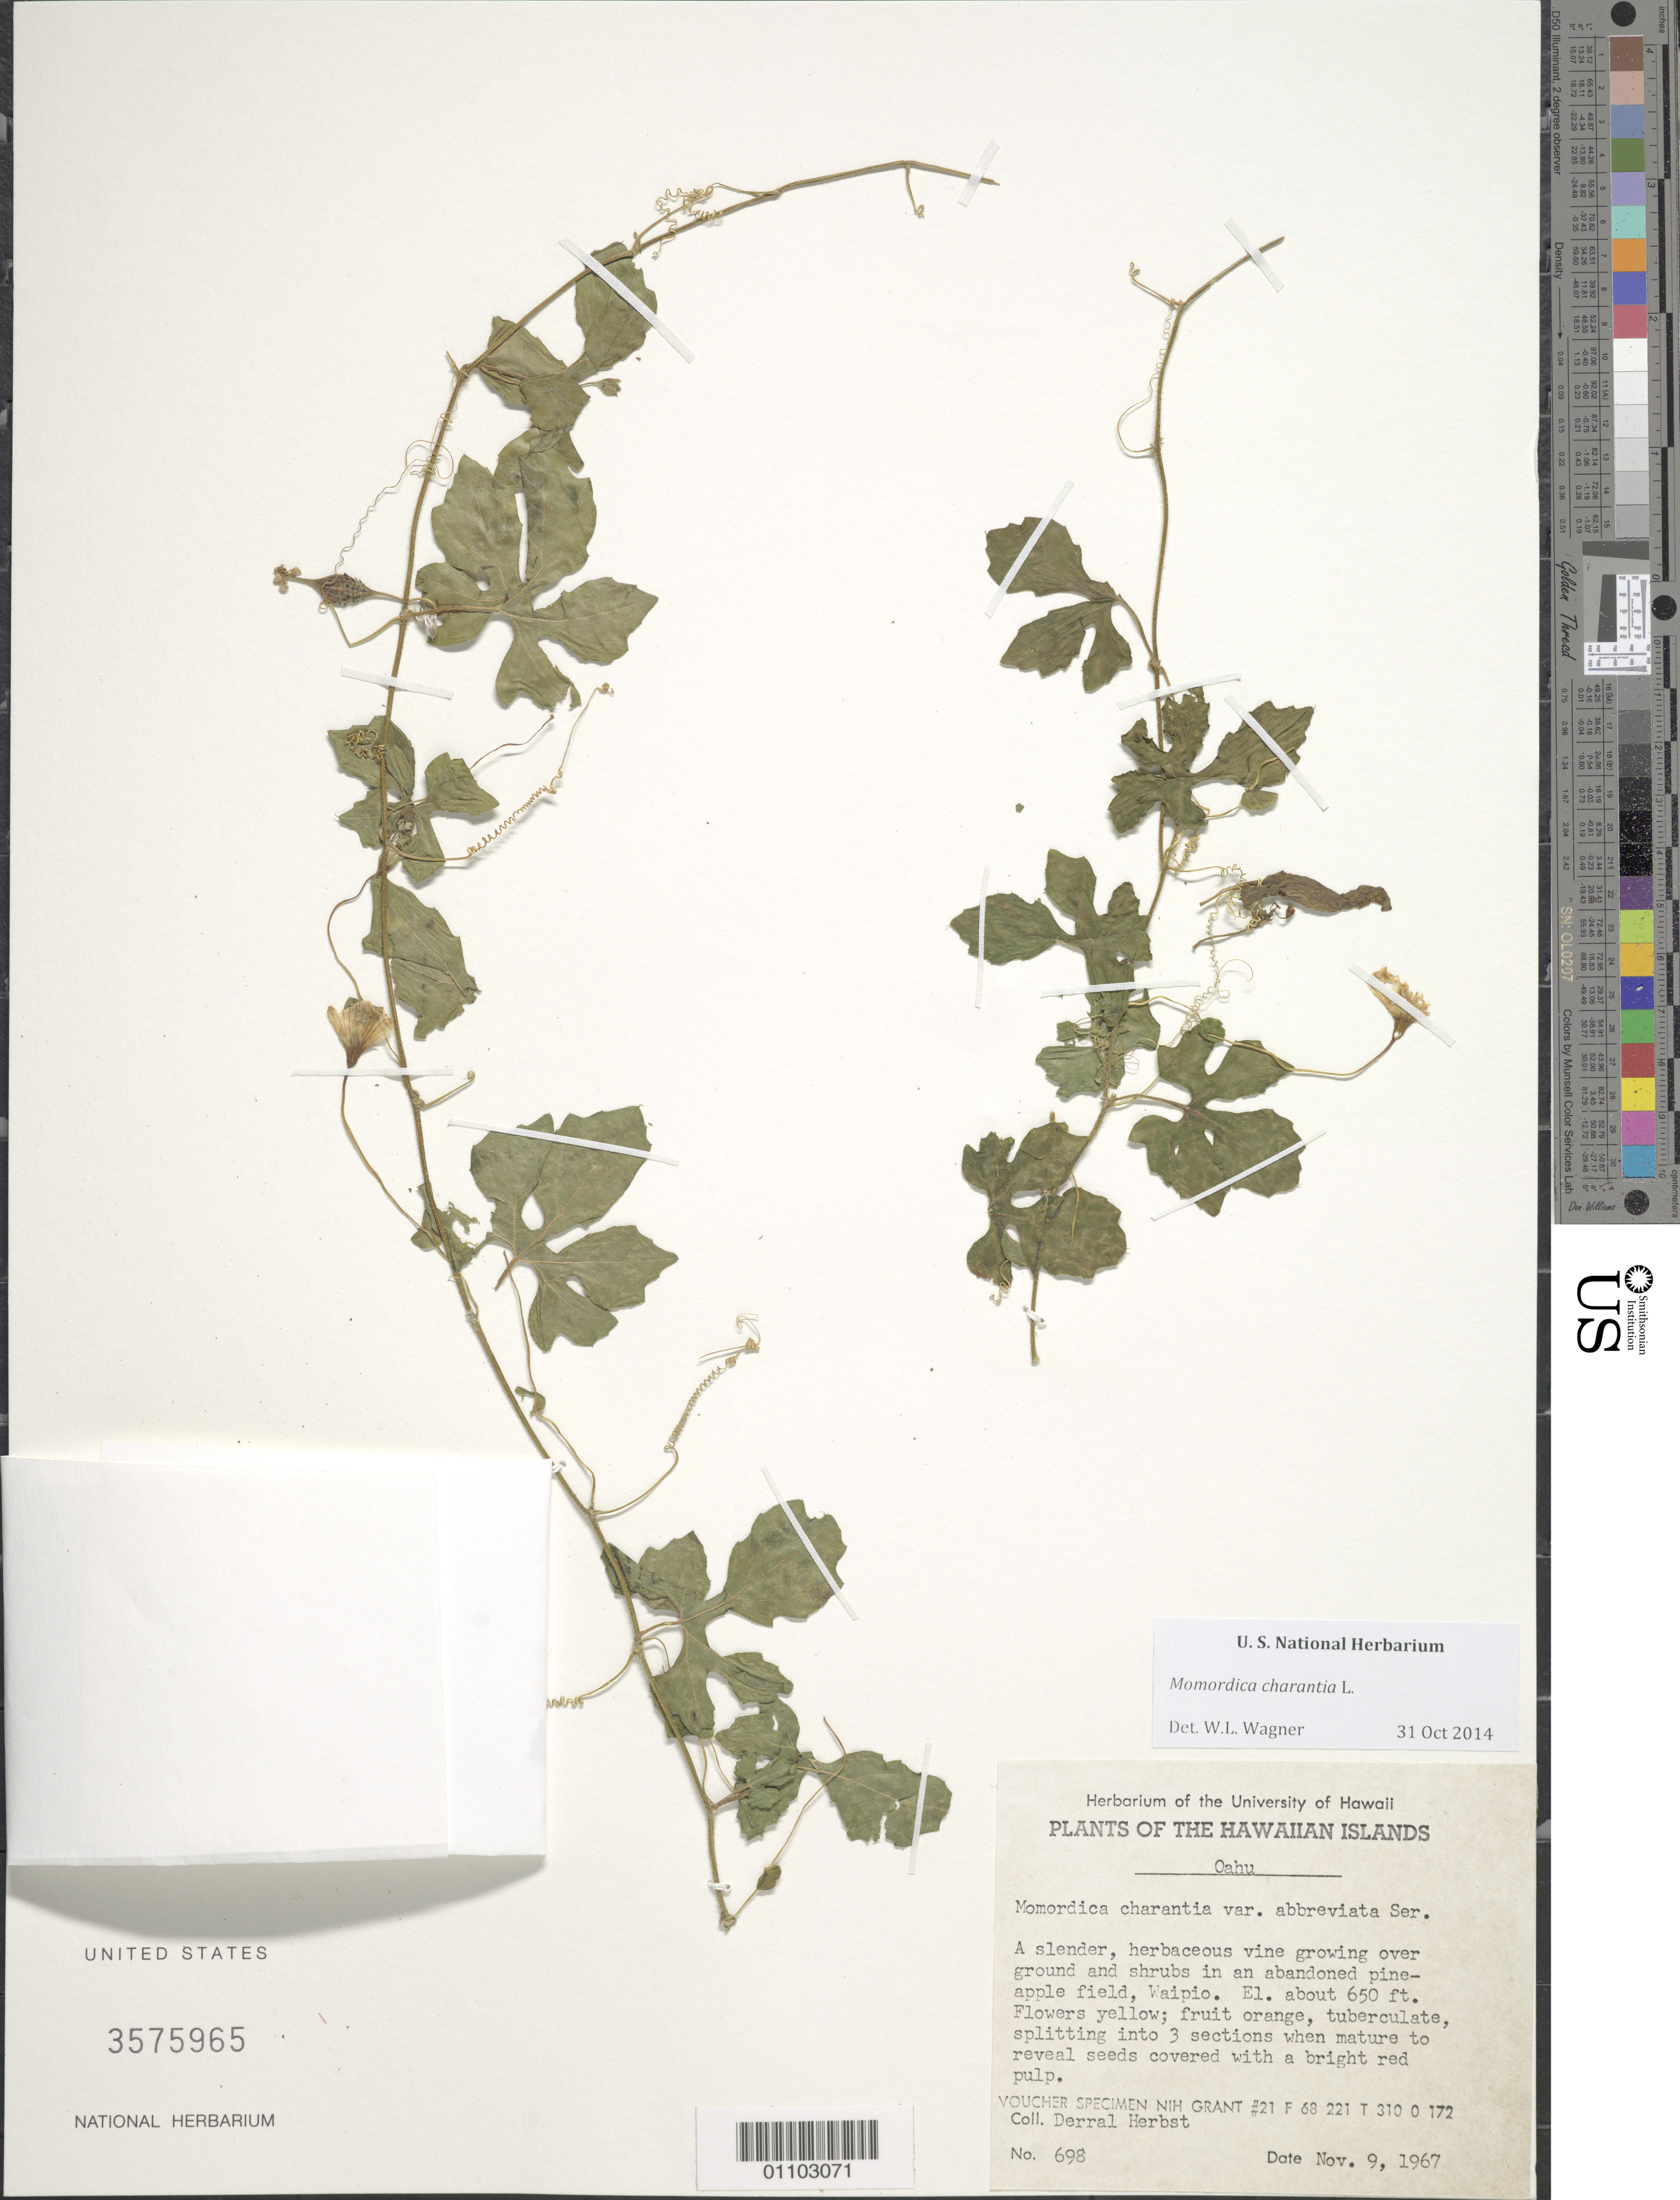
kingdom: Plantae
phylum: Tracheophyta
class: Magnoliopsida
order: Cucurbitales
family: Cucurbitaceae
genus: Momordica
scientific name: Momordica charantia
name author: L.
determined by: Wagner, W. L., (BOT), Smithsonian Institution - National Museum of Natural History (UNITED STATES)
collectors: D. R. Herbst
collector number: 698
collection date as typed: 9 Nov 1967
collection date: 1967-11-09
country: United States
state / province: Hawaii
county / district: Honolulu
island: Oahu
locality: Waipio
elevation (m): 198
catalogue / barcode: US 3575965